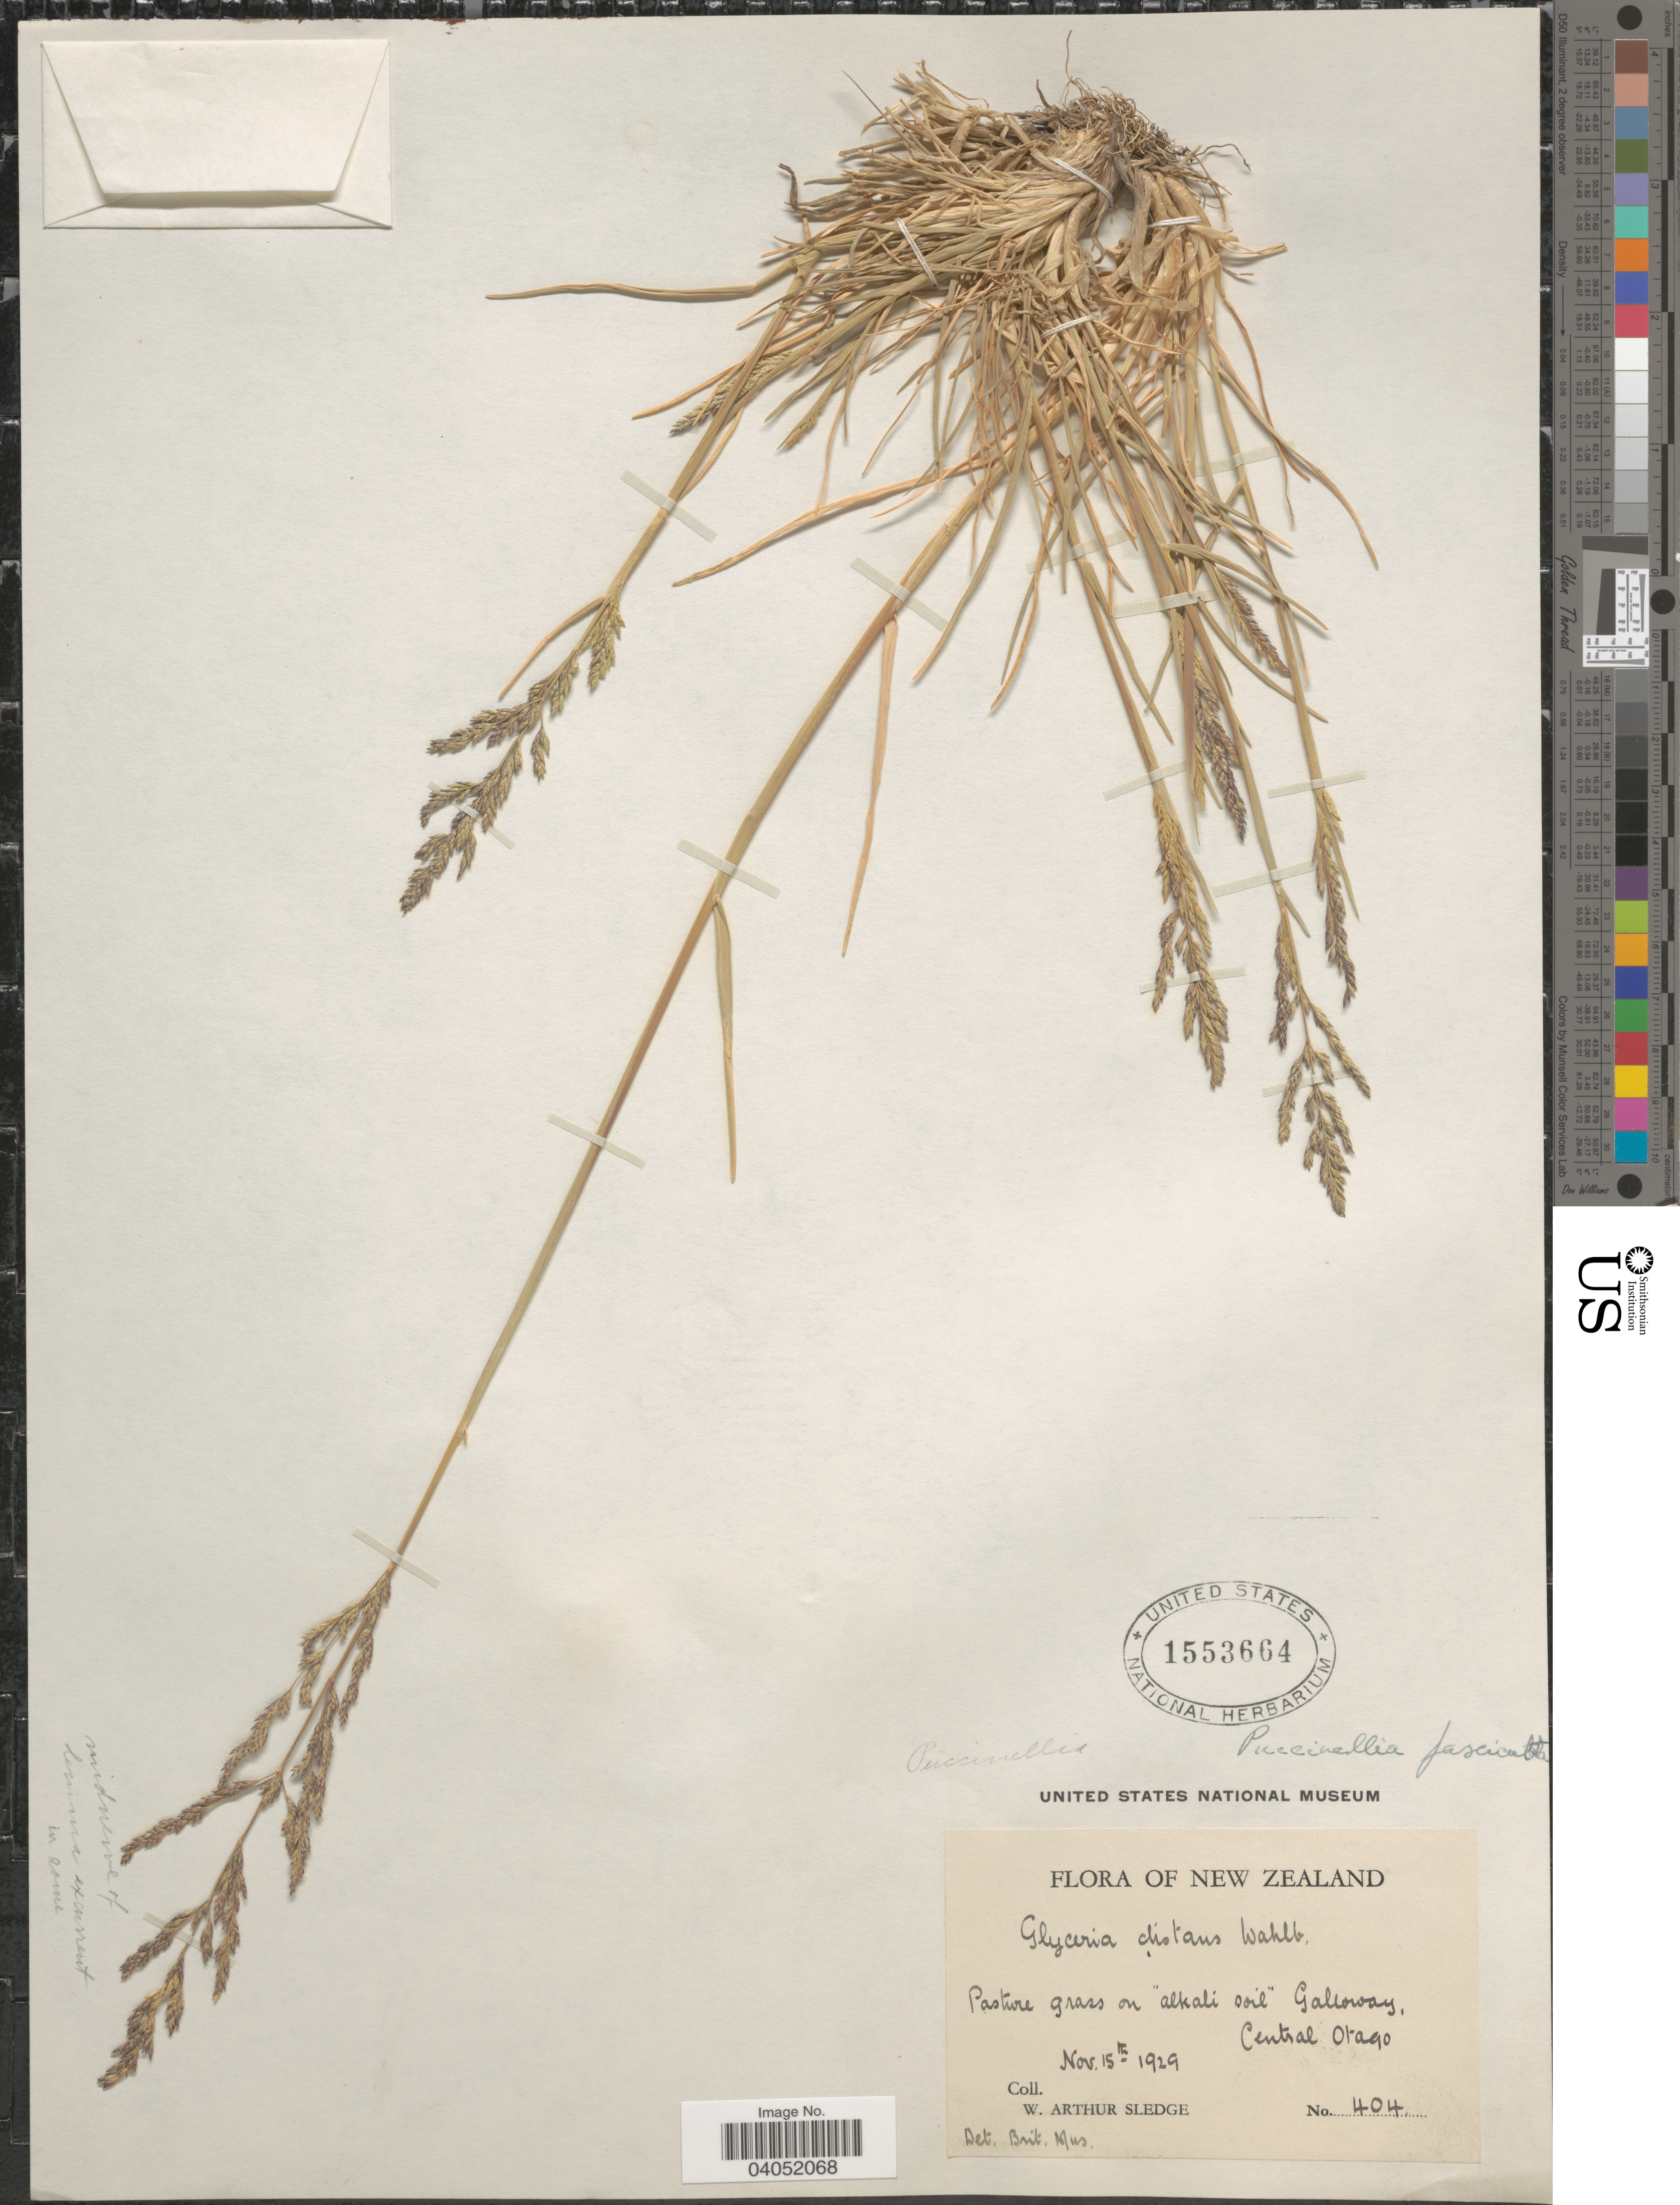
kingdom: Plantae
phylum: Tracheophyta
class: Liliopsida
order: Poales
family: Poaceae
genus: Puccinellia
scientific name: Puccinellia fasciculata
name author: (Torr.) E.P. Bicknell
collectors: W. A. Sledge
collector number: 404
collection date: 1929-11-15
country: New Zealand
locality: Pasture grass on "alkali soil" Galloway, Central Otago.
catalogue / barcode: US 1553664